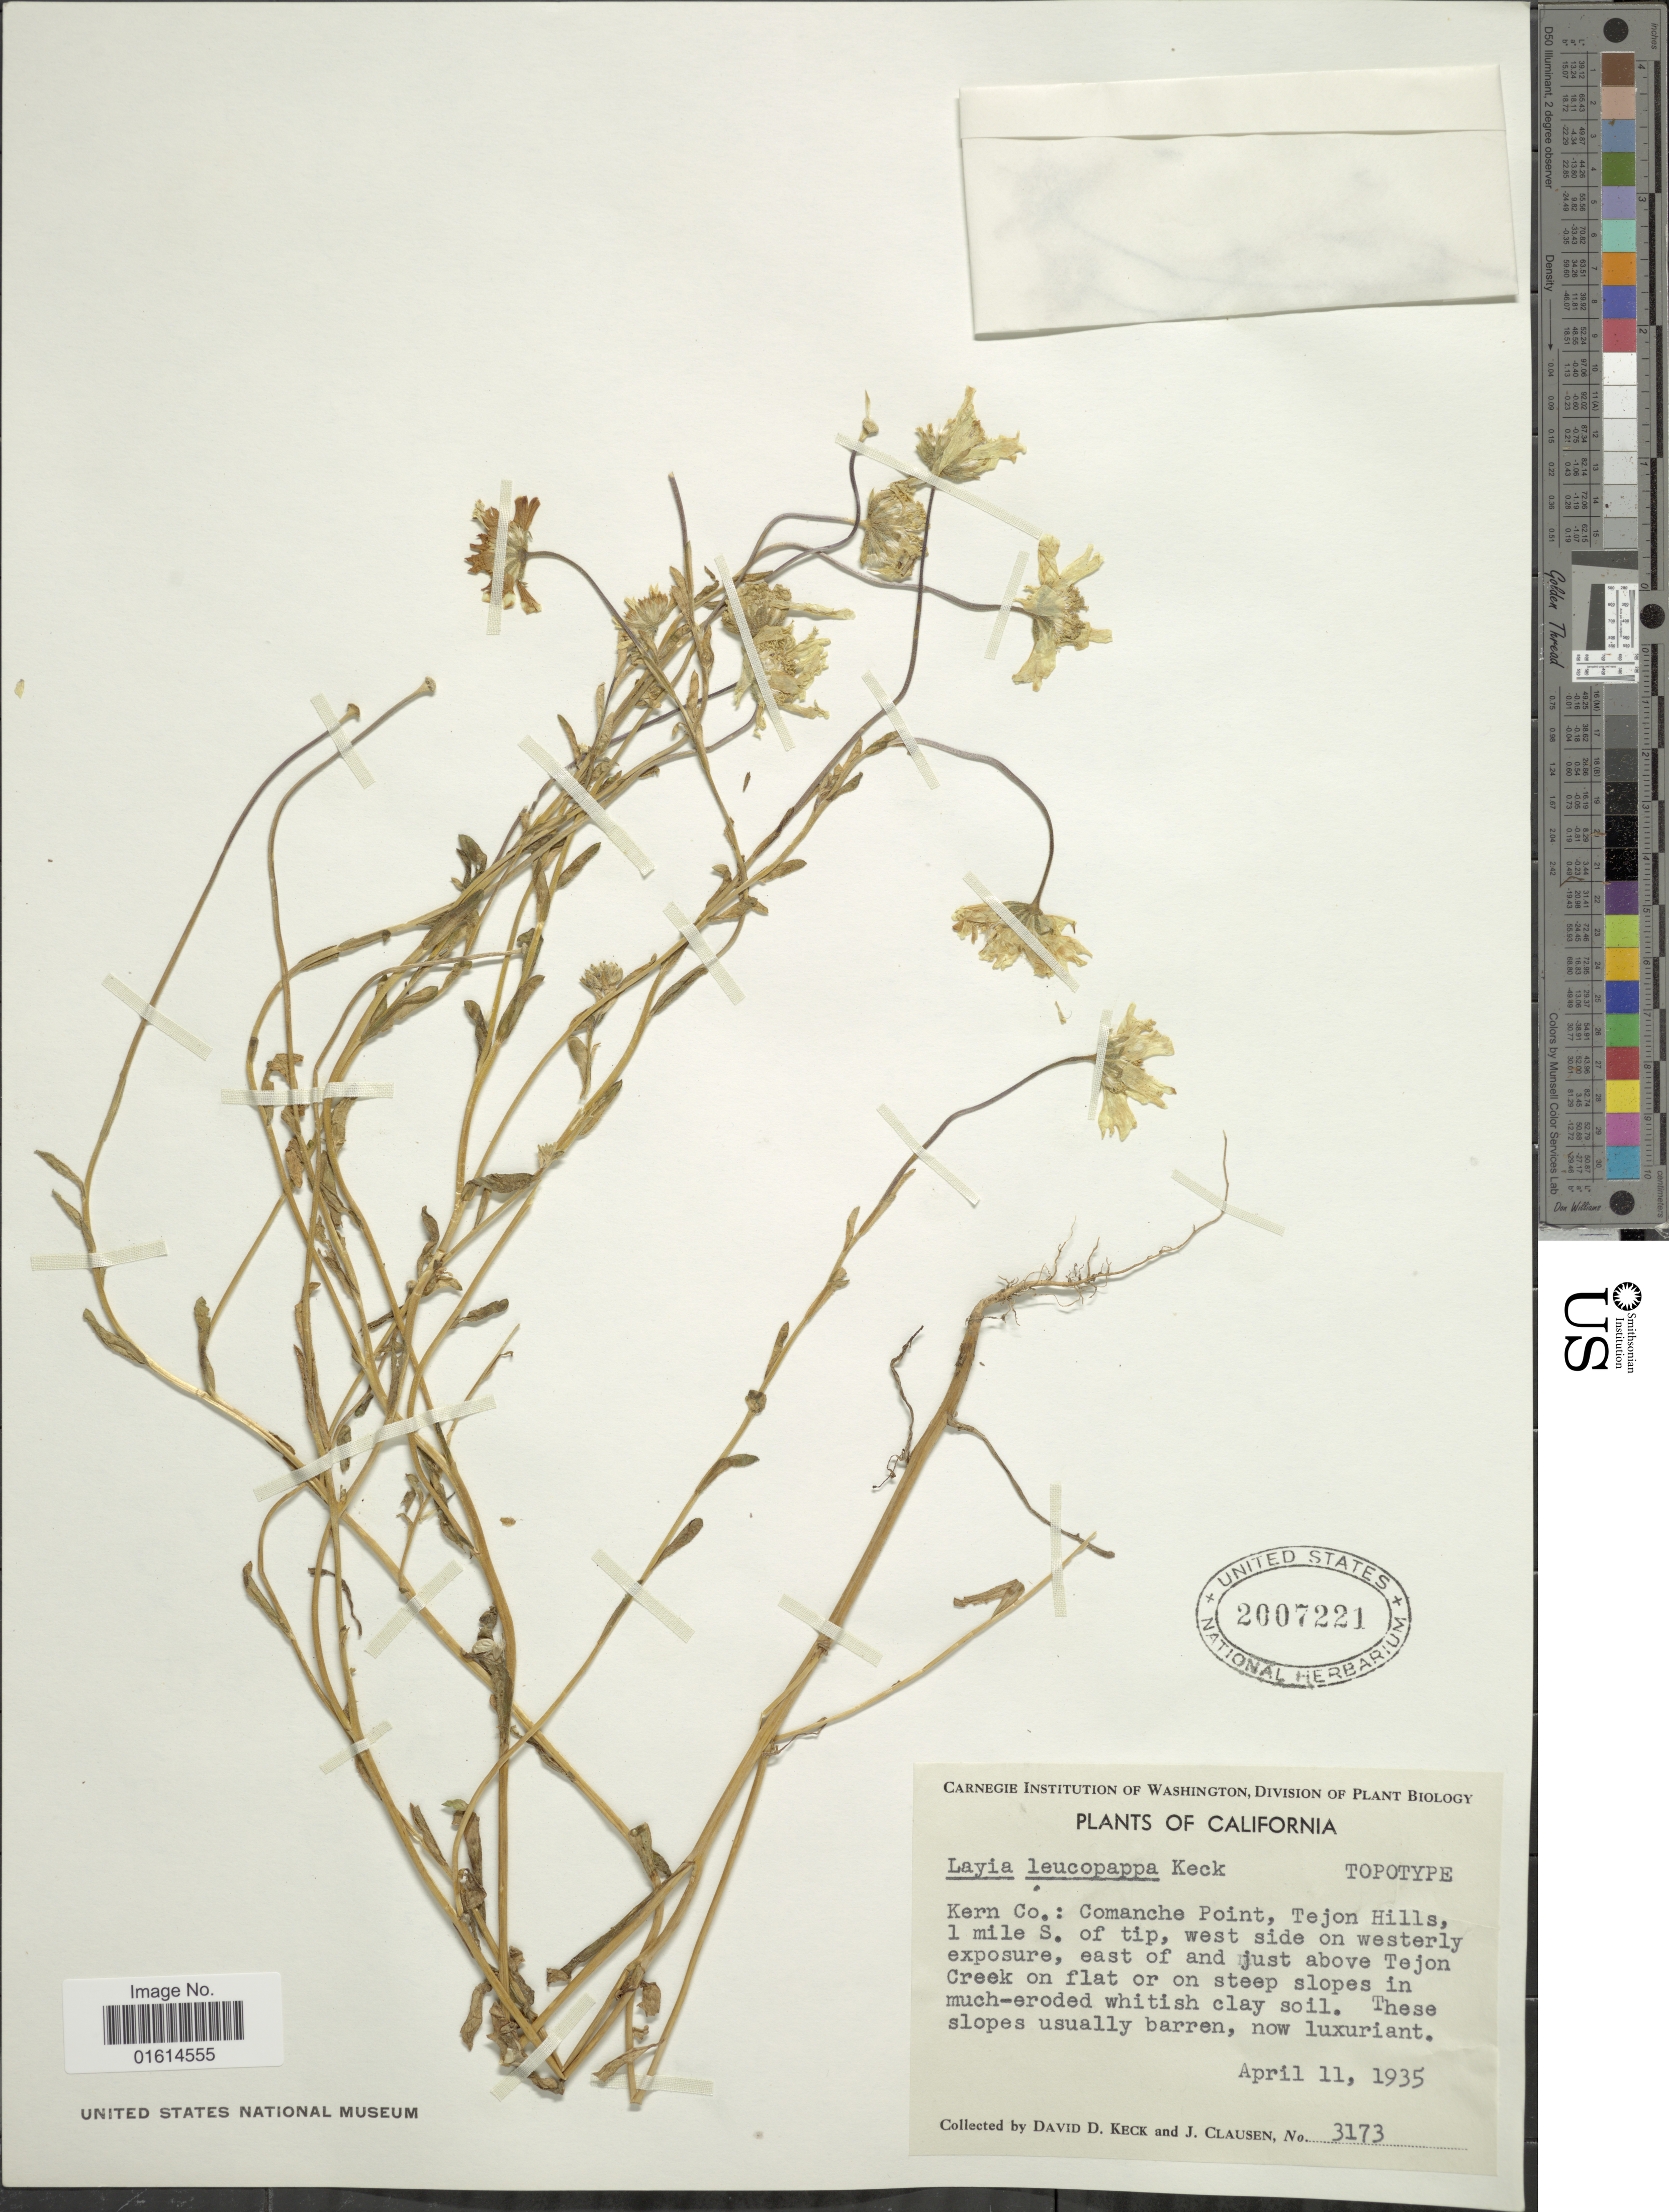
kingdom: Plantae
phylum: Tracheophyta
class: Magnoliopsida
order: Asterales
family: Asteraceae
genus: Layia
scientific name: Layia leucopappa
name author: D.D. Keck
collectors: D. D. Keck & J. Clausen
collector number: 3173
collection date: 1935-04-11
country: United States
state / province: California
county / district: Kern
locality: Kern Co., Comanche Point, Tejon Hills, 1 mile S. of tip, west side on westerly exposure, east of and just above Tejon Creek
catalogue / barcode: US 2007221